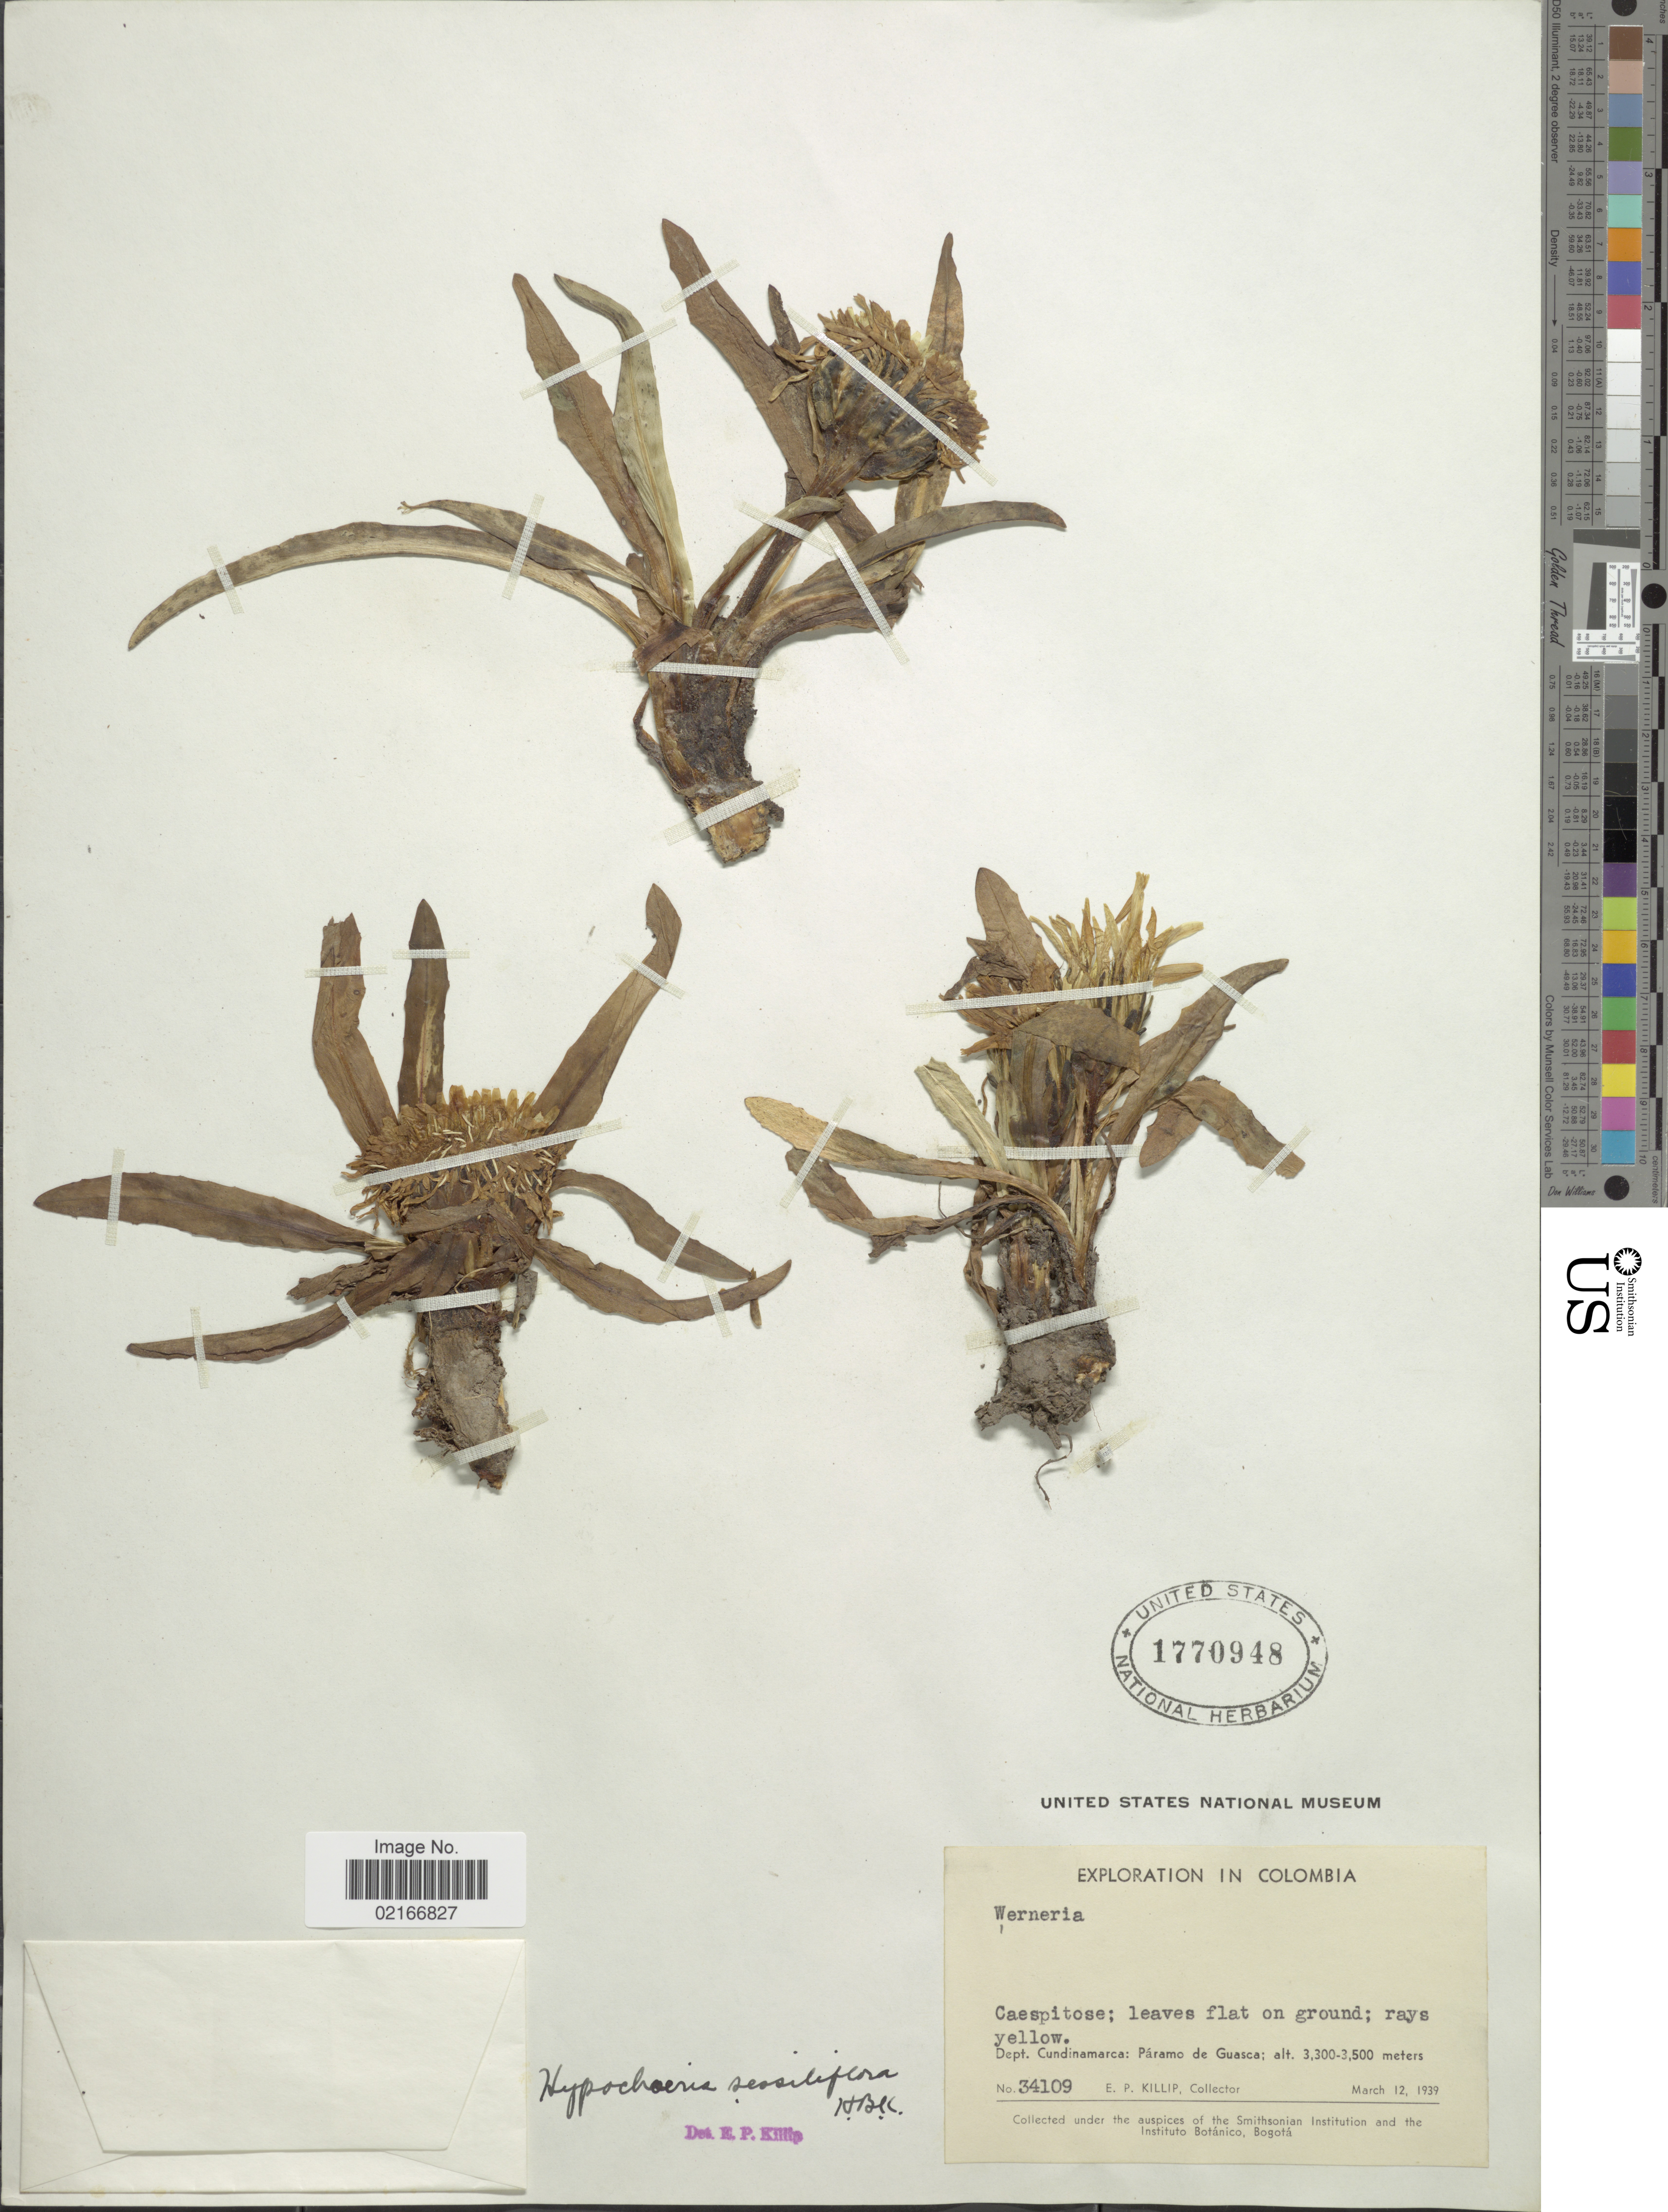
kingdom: Plantae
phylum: Tracheophyta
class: Magnoliopsida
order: Asterales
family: Asteraceae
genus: Hypochaeris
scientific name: Hypochaeris sessiflora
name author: Kunth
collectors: E. P. Killip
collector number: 34109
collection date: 1939-03-12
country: Colombia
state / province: Cundinamarca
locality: Páramo de Guasca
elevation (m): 3300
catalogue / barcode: US 1770948